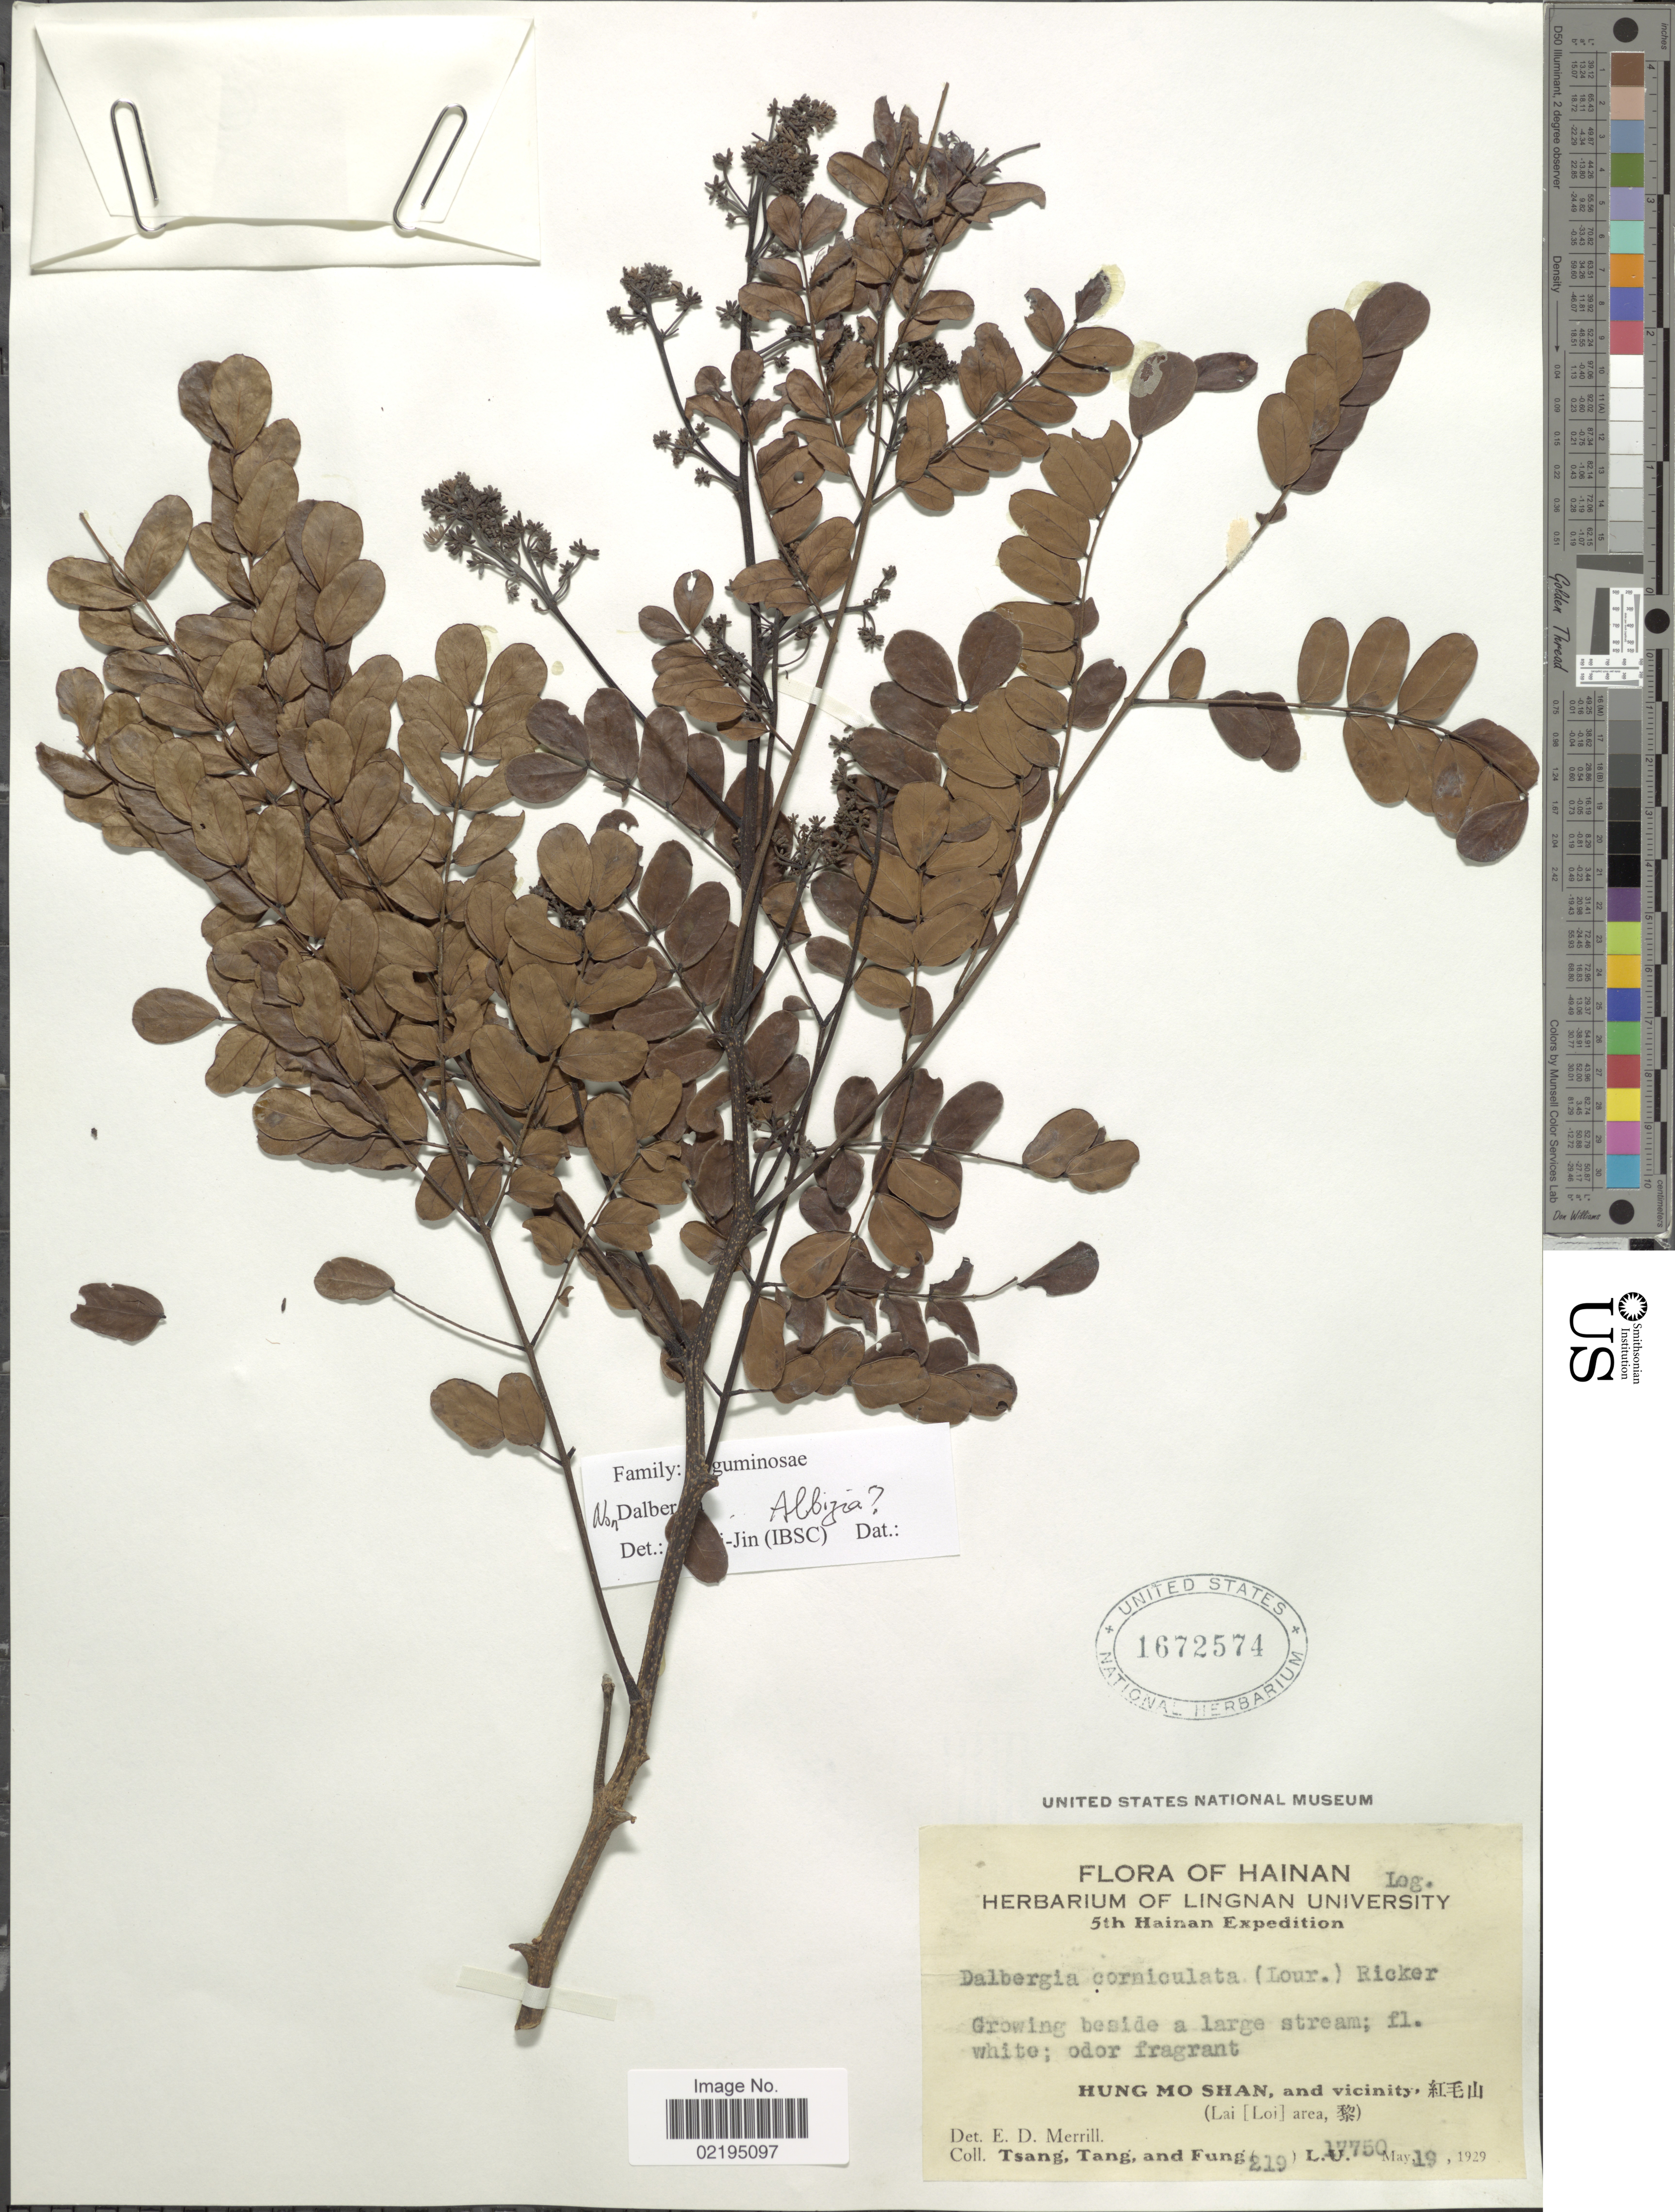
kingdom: Plantae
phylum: Tracheophyta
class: Magnoliopsida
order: Fabales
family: Fabaceae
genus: Albizia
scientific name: Albizia sp.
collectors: -. T'sang, -- Tang & Fung, --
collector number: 219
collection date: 1929-05-19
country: China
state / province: Hainan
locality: Beside a large stream, Hung Mo Shan, and vicinity (Lai [Loi] area).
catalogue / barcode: US 1672574